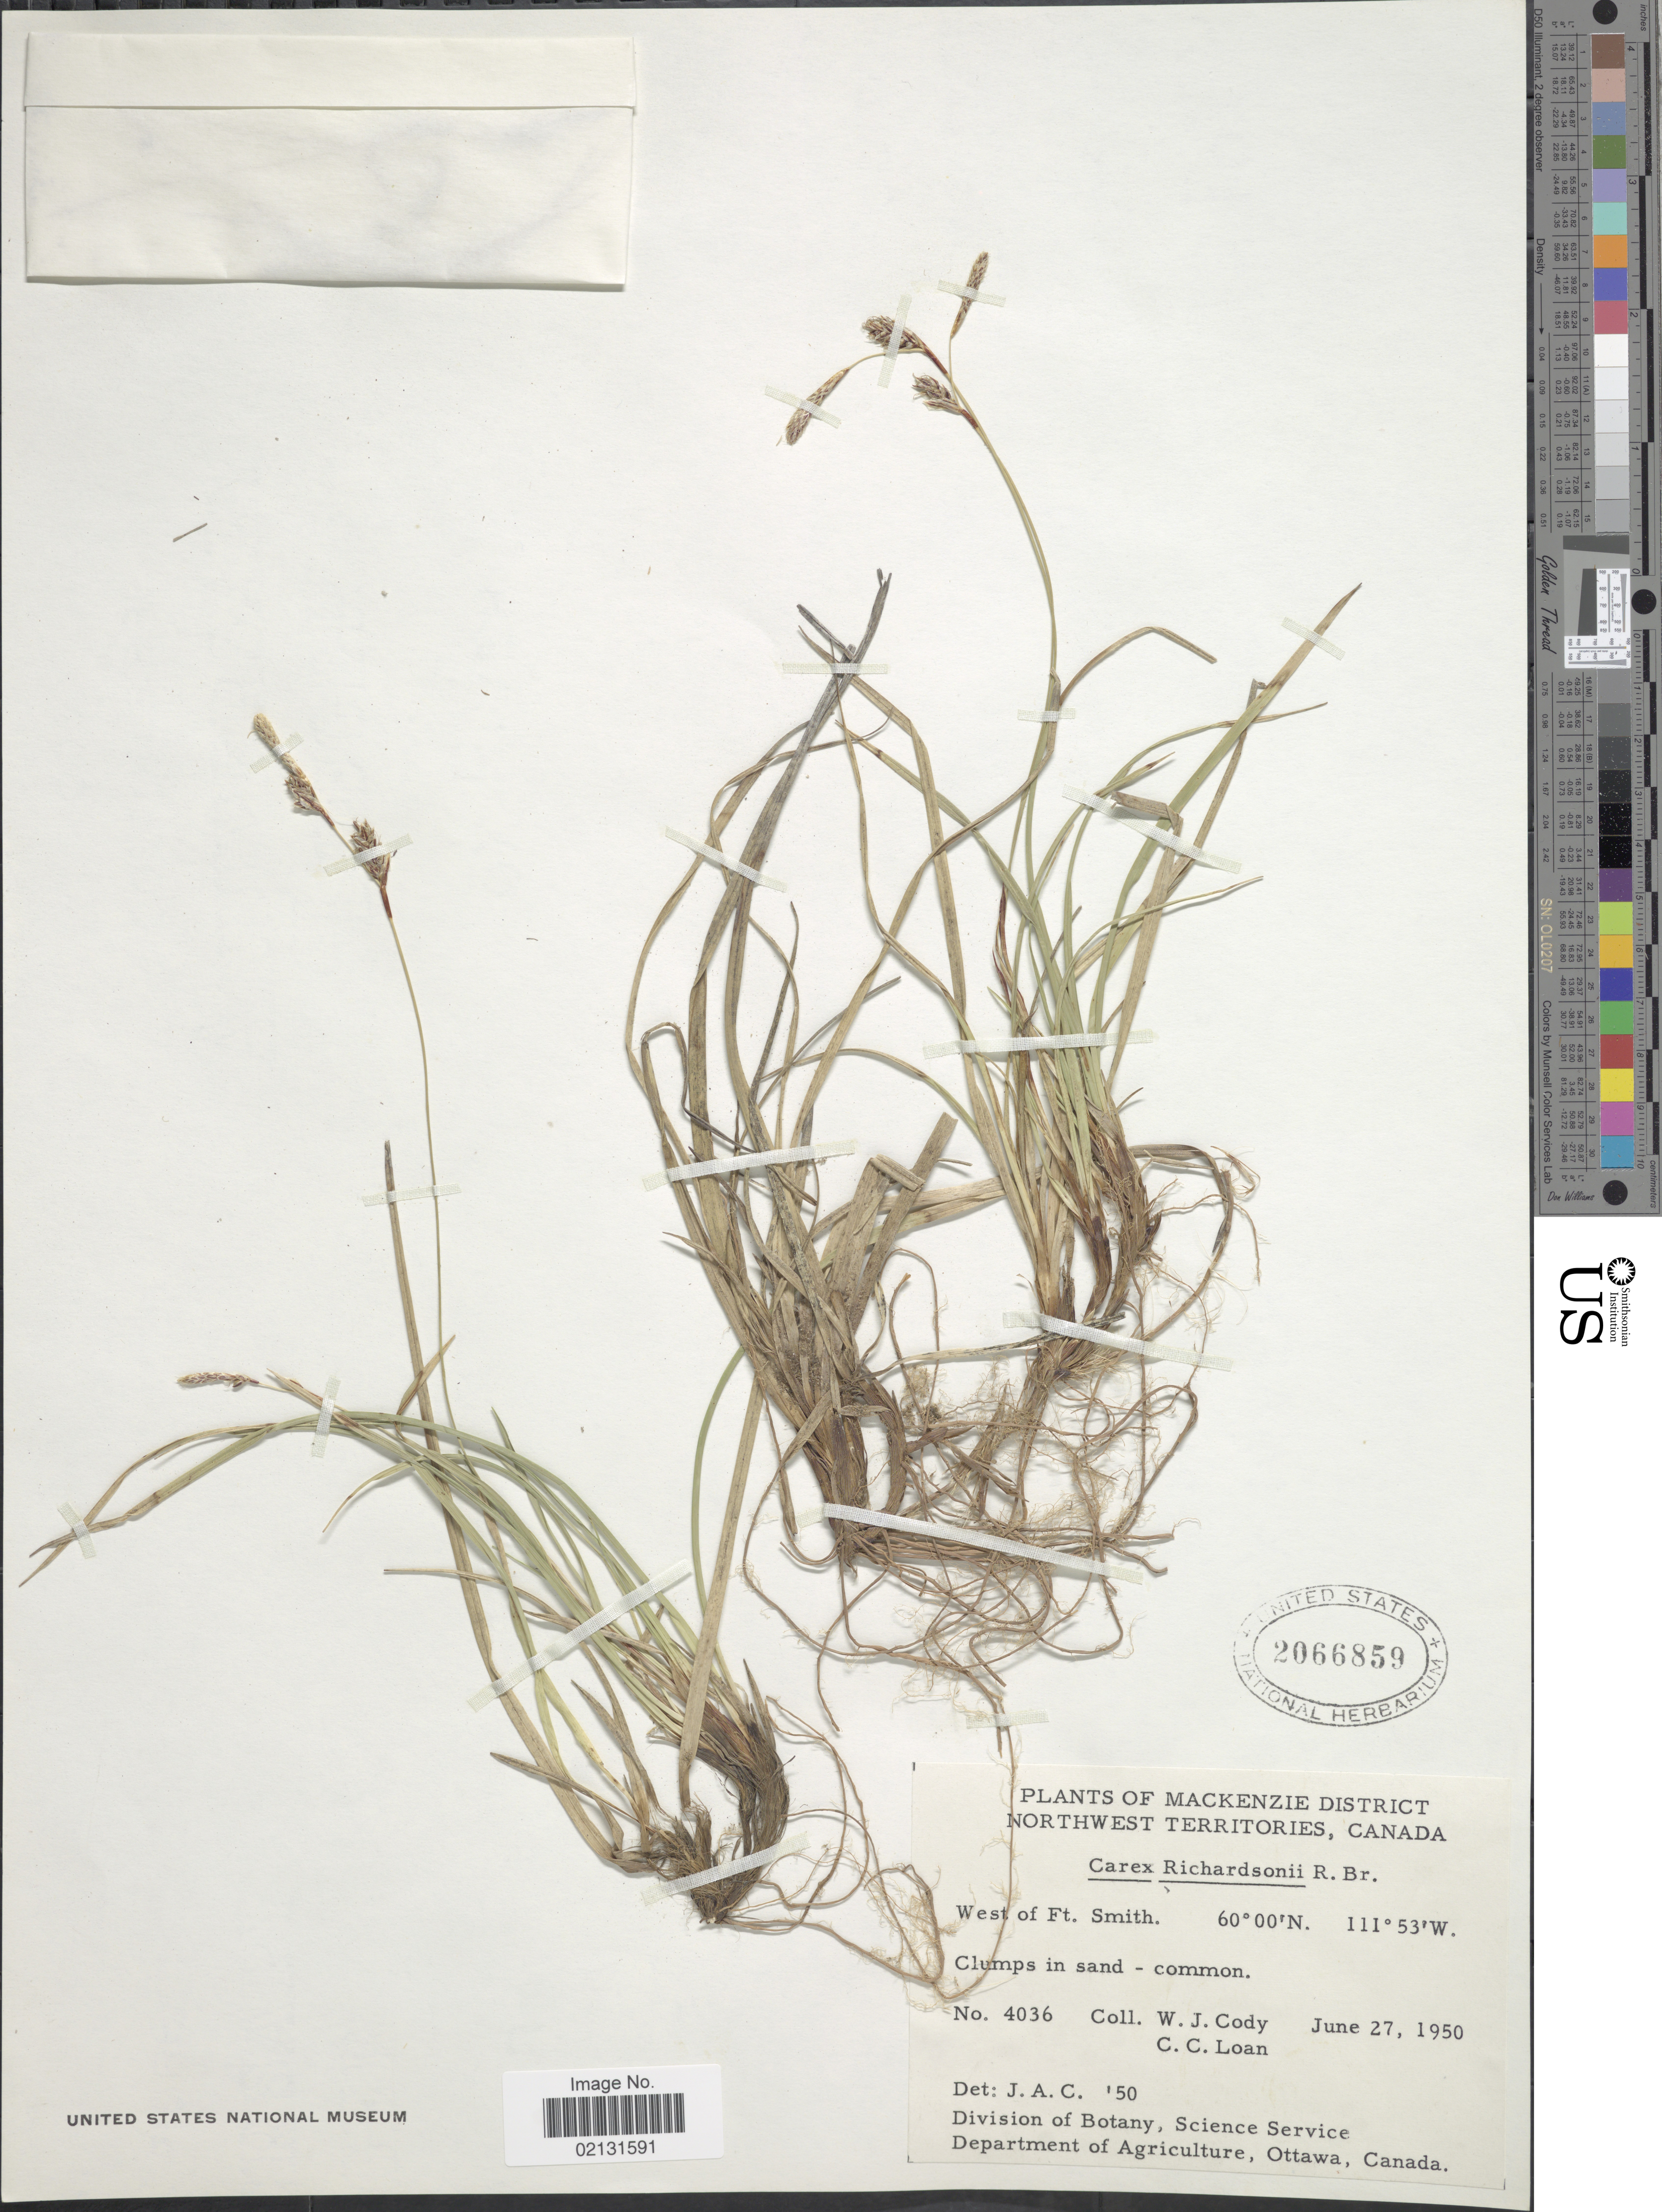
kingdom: Plantae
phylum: Tracheophyta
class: Liliopsida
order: Poales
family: Cyperaceae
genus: Carex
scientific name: Carex richardsonii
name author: R. Br.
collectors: W. Cody & C. Loan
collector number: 4036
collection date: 1950-06-27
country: Canada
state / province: Northwest Territories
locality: Mackenzie District, west of Ft. Smith.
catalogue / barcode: US 2066859